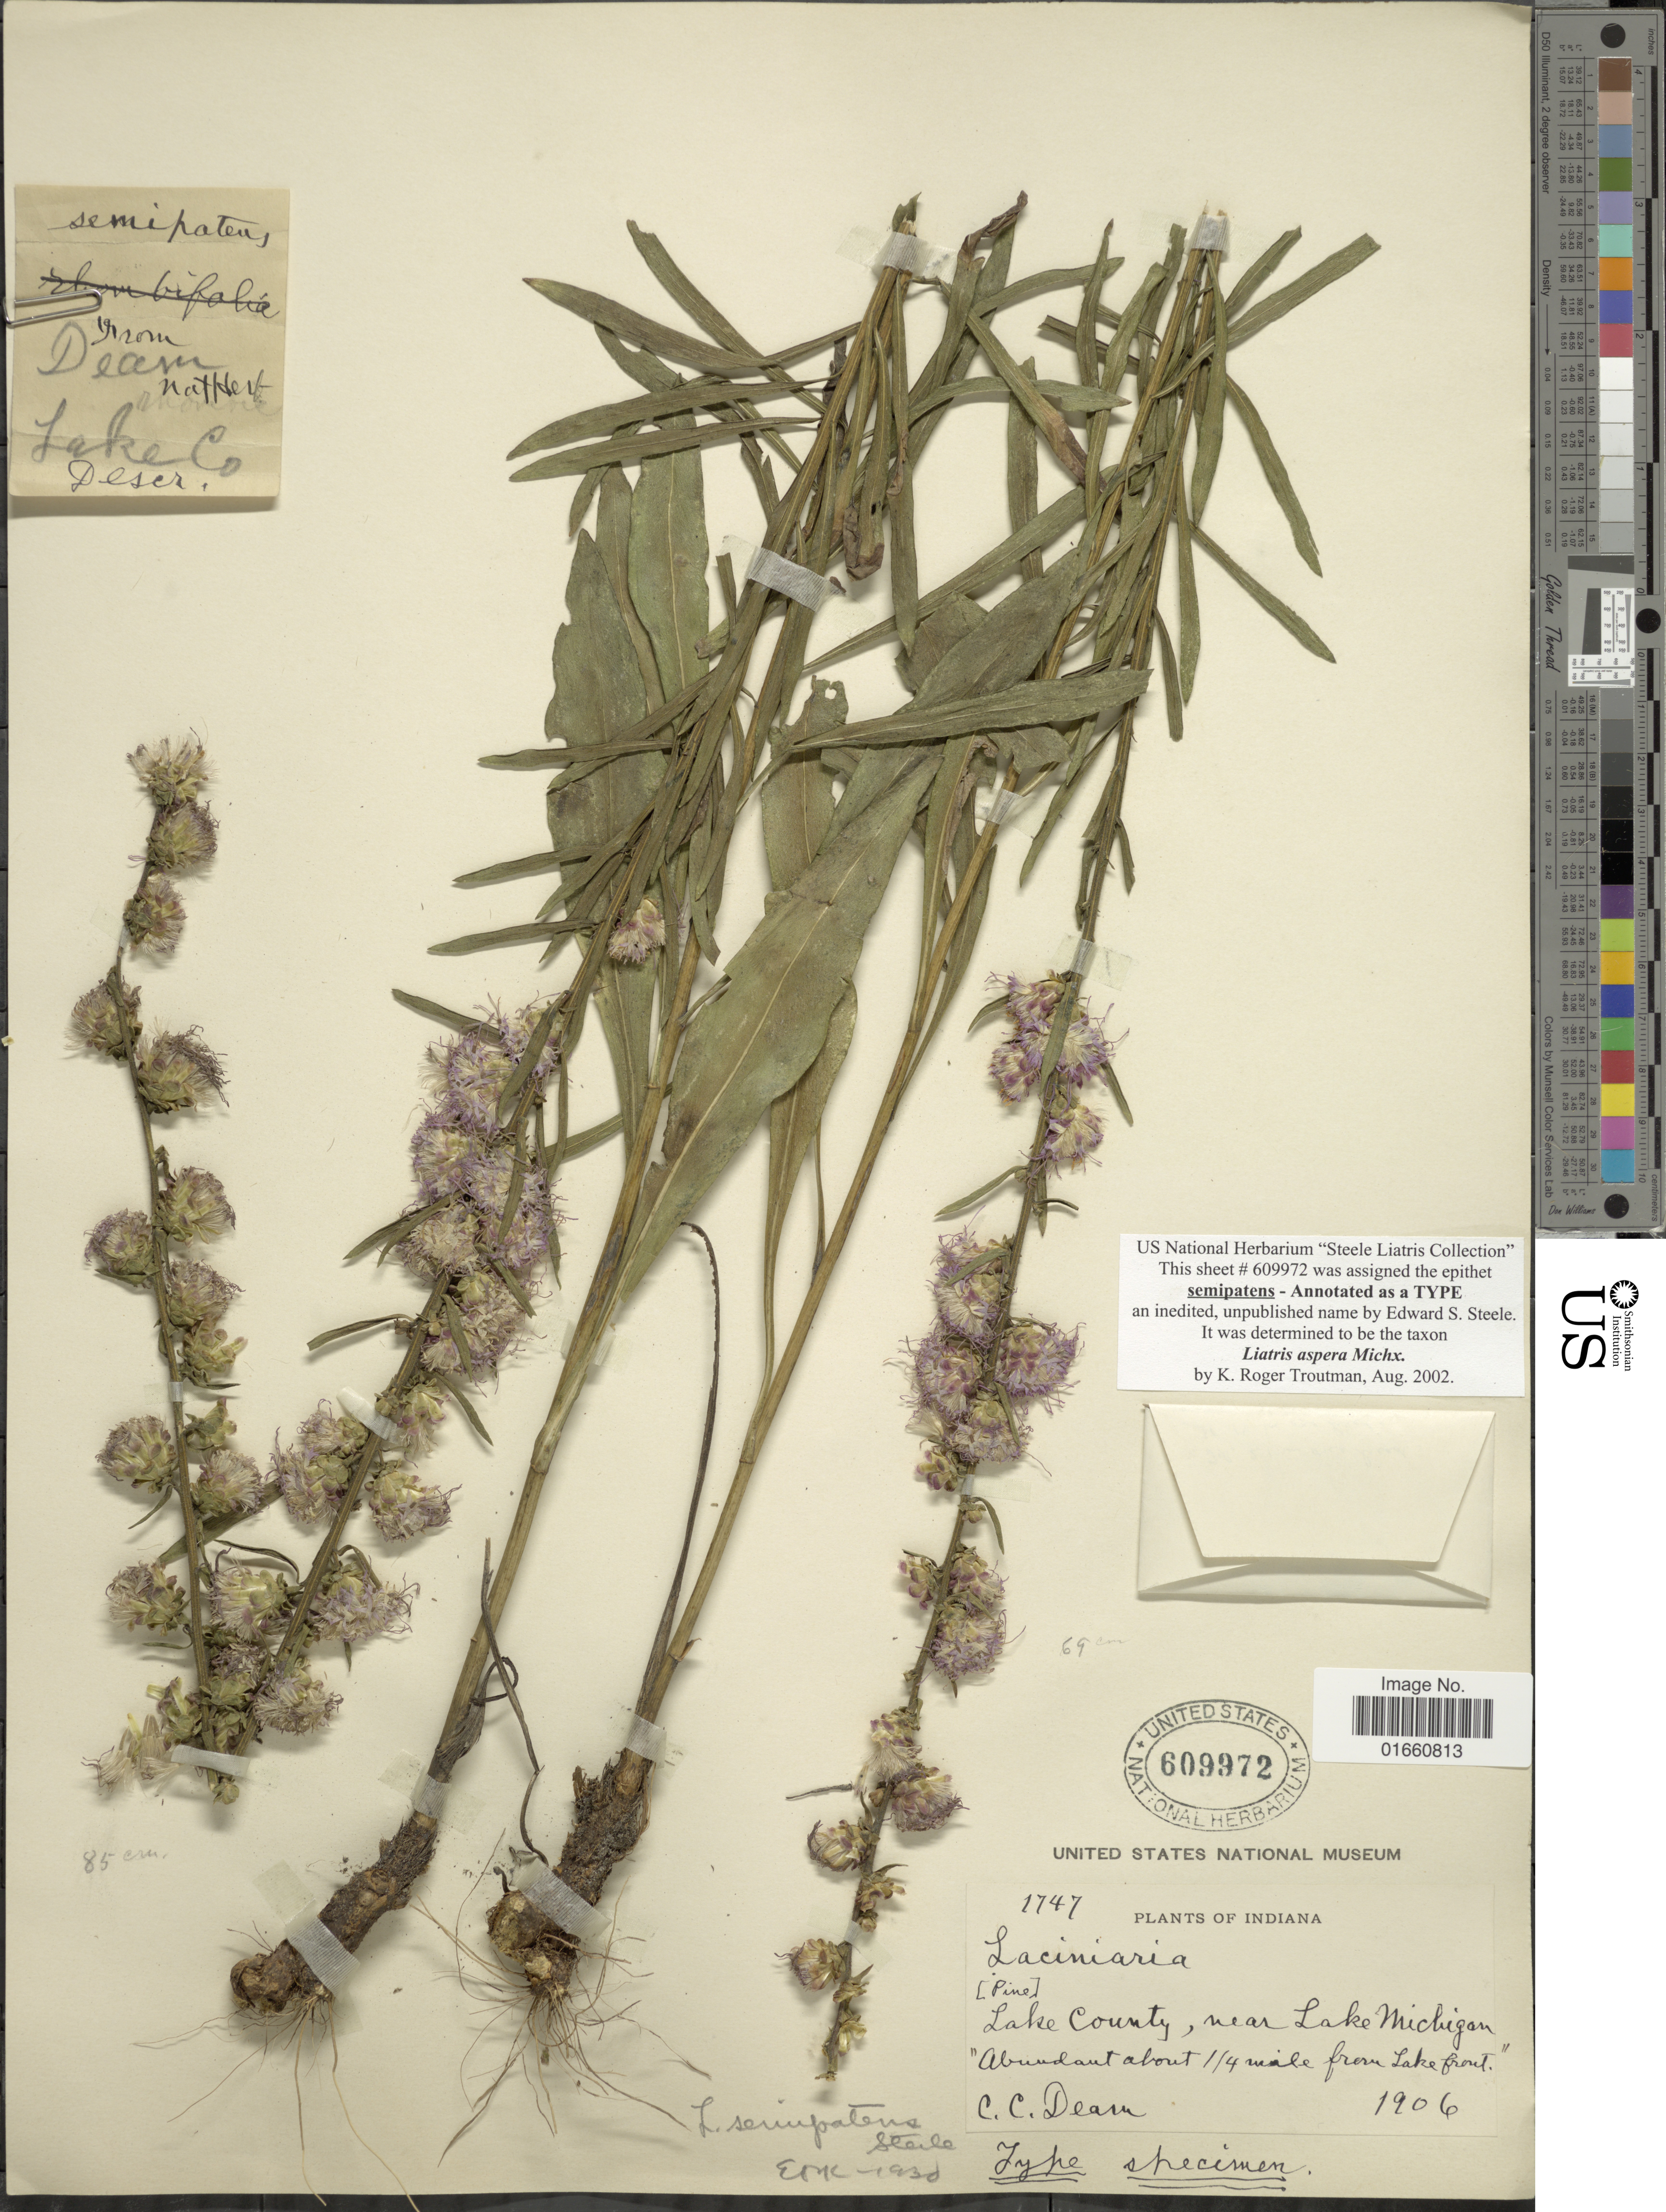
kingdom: Plantae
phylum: Tracheophyta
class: Magnoliopsida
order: Asterales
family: Asteraceae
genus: Liatris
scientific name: Liatris aspera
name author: Michx.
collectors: C. C. Deam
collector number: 1747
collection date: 1906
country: United States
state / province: Indiana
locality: Lake County, near Lake Michigan "Abundant about ¼ mile from Lake front"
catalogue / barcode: US 609972